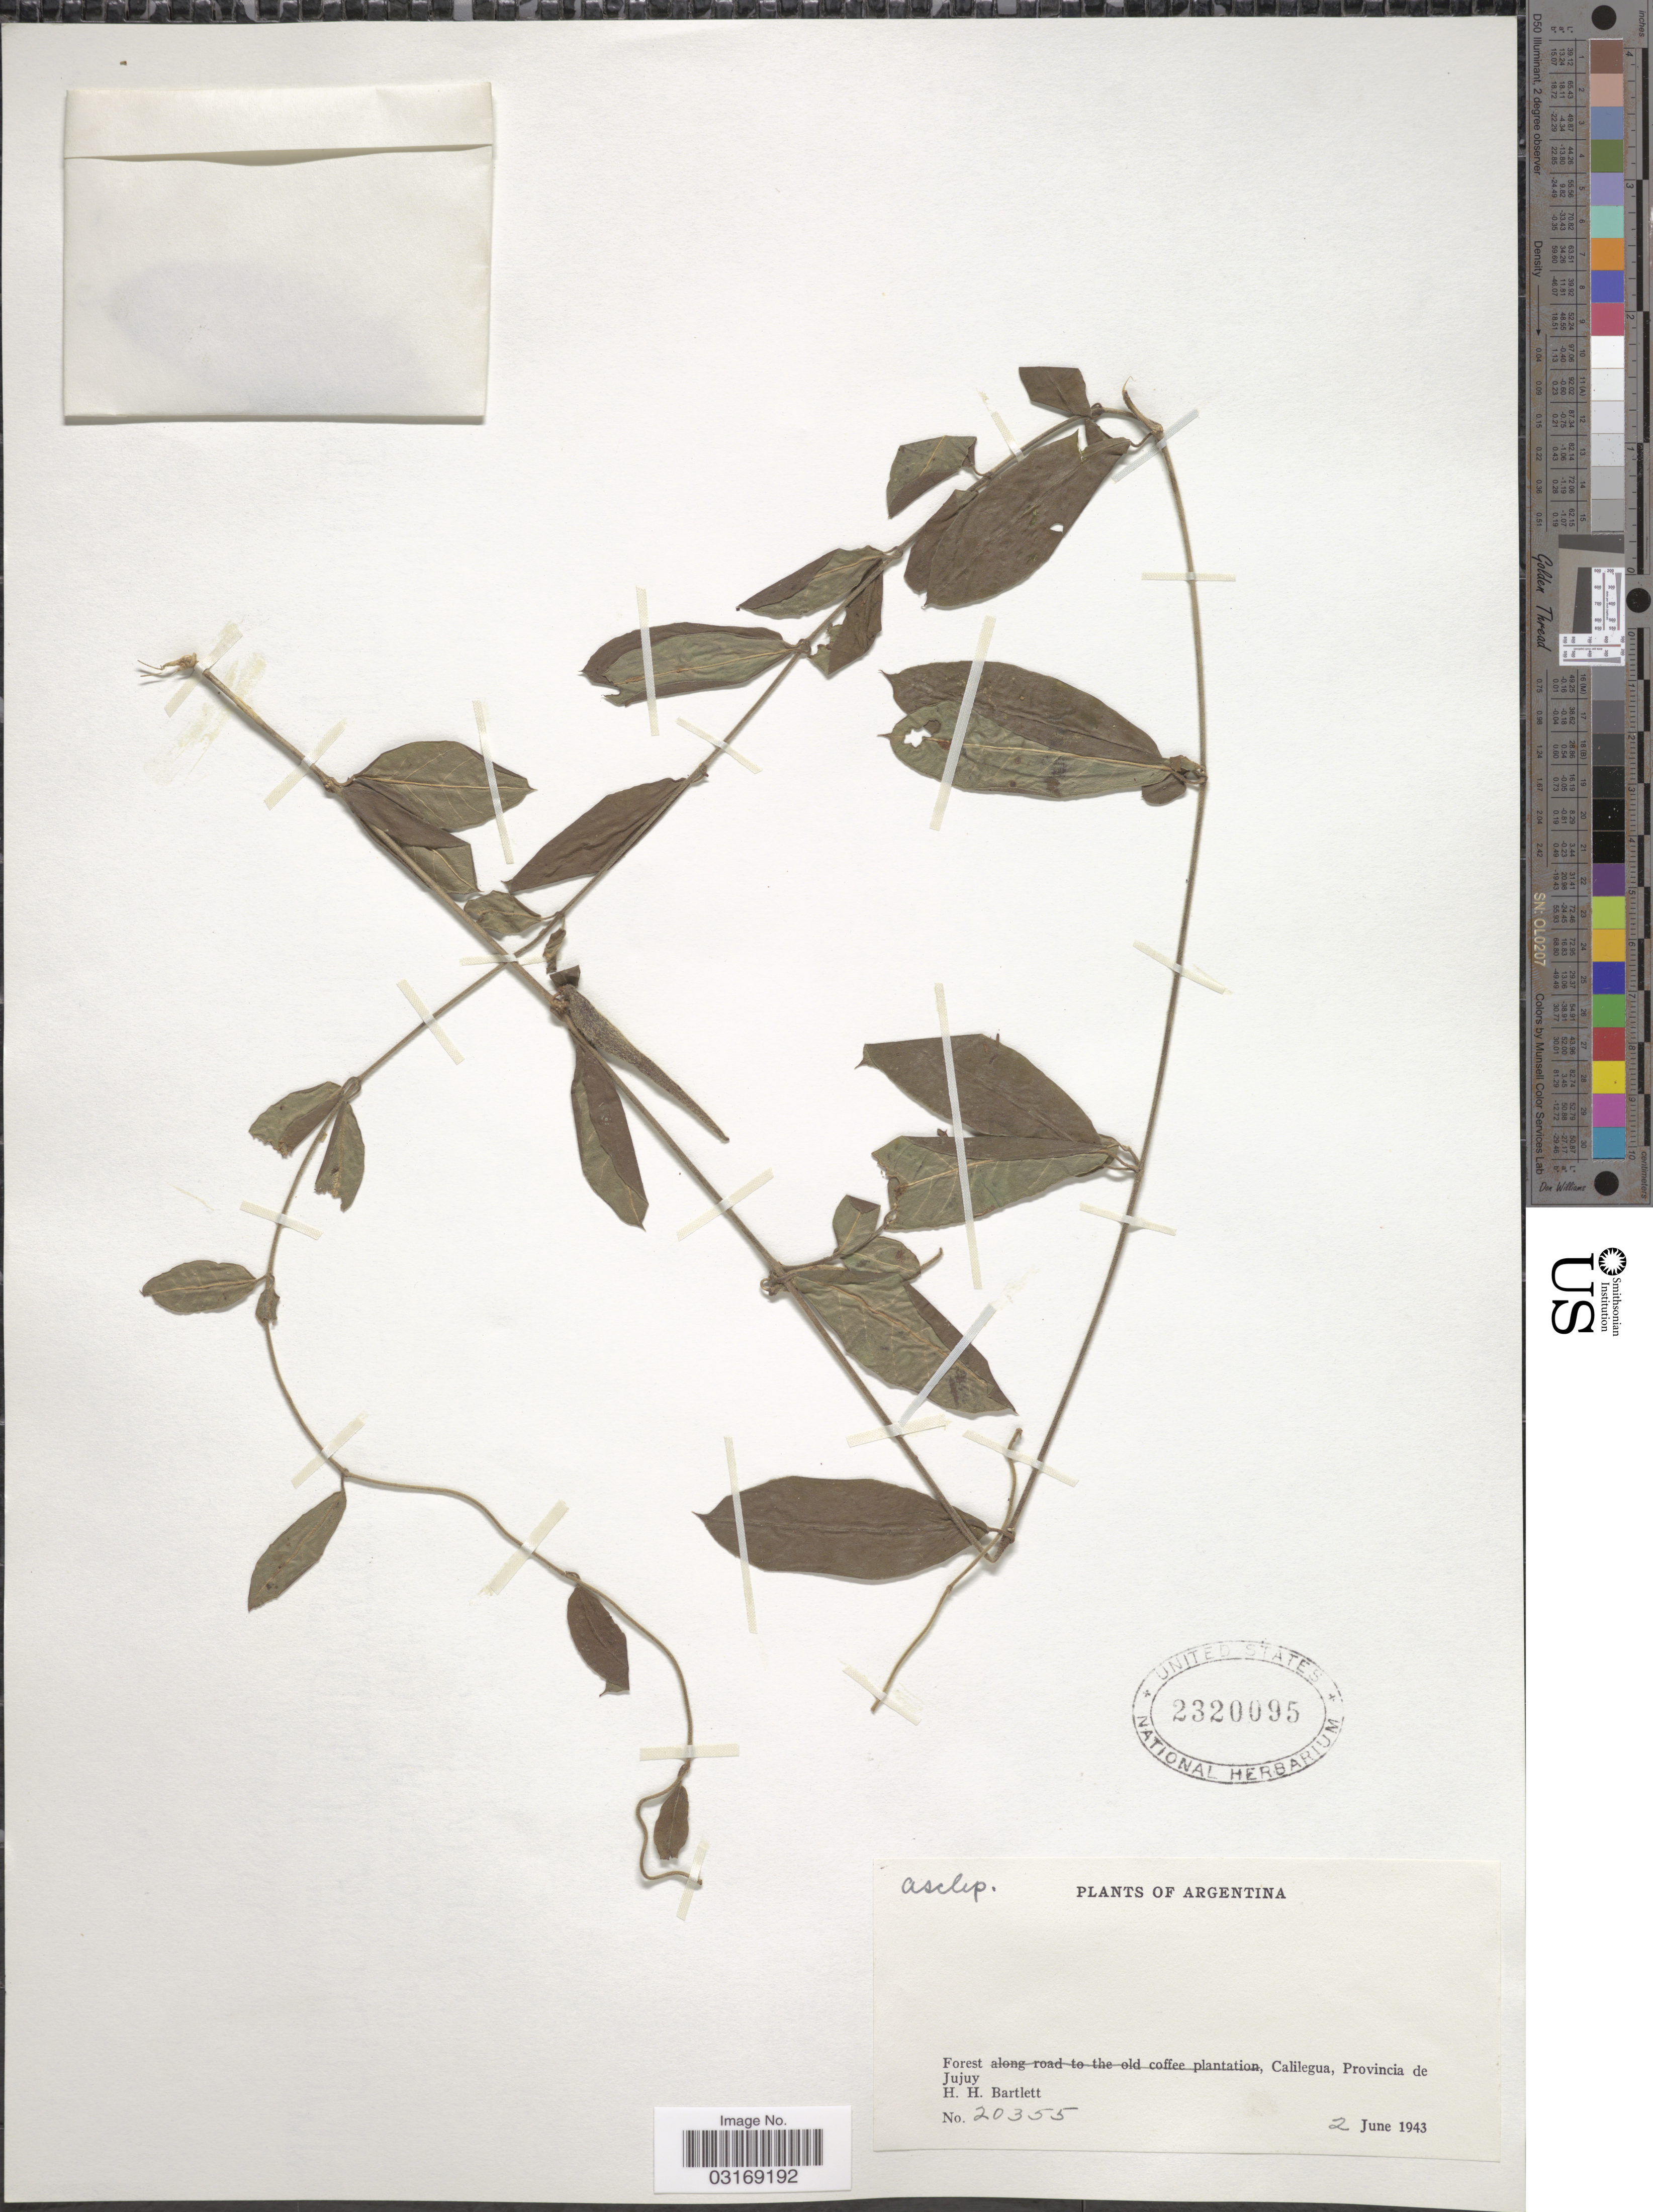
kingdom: Plantae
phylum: Tracheophyta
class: Magnoliopsida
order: Gentianales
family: Apocynaceae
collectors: H. H. Bartlett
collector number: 20355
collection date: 1943-06-02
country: Argentina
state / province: Jujuy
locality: Calilegua.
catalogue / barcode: US 2320095